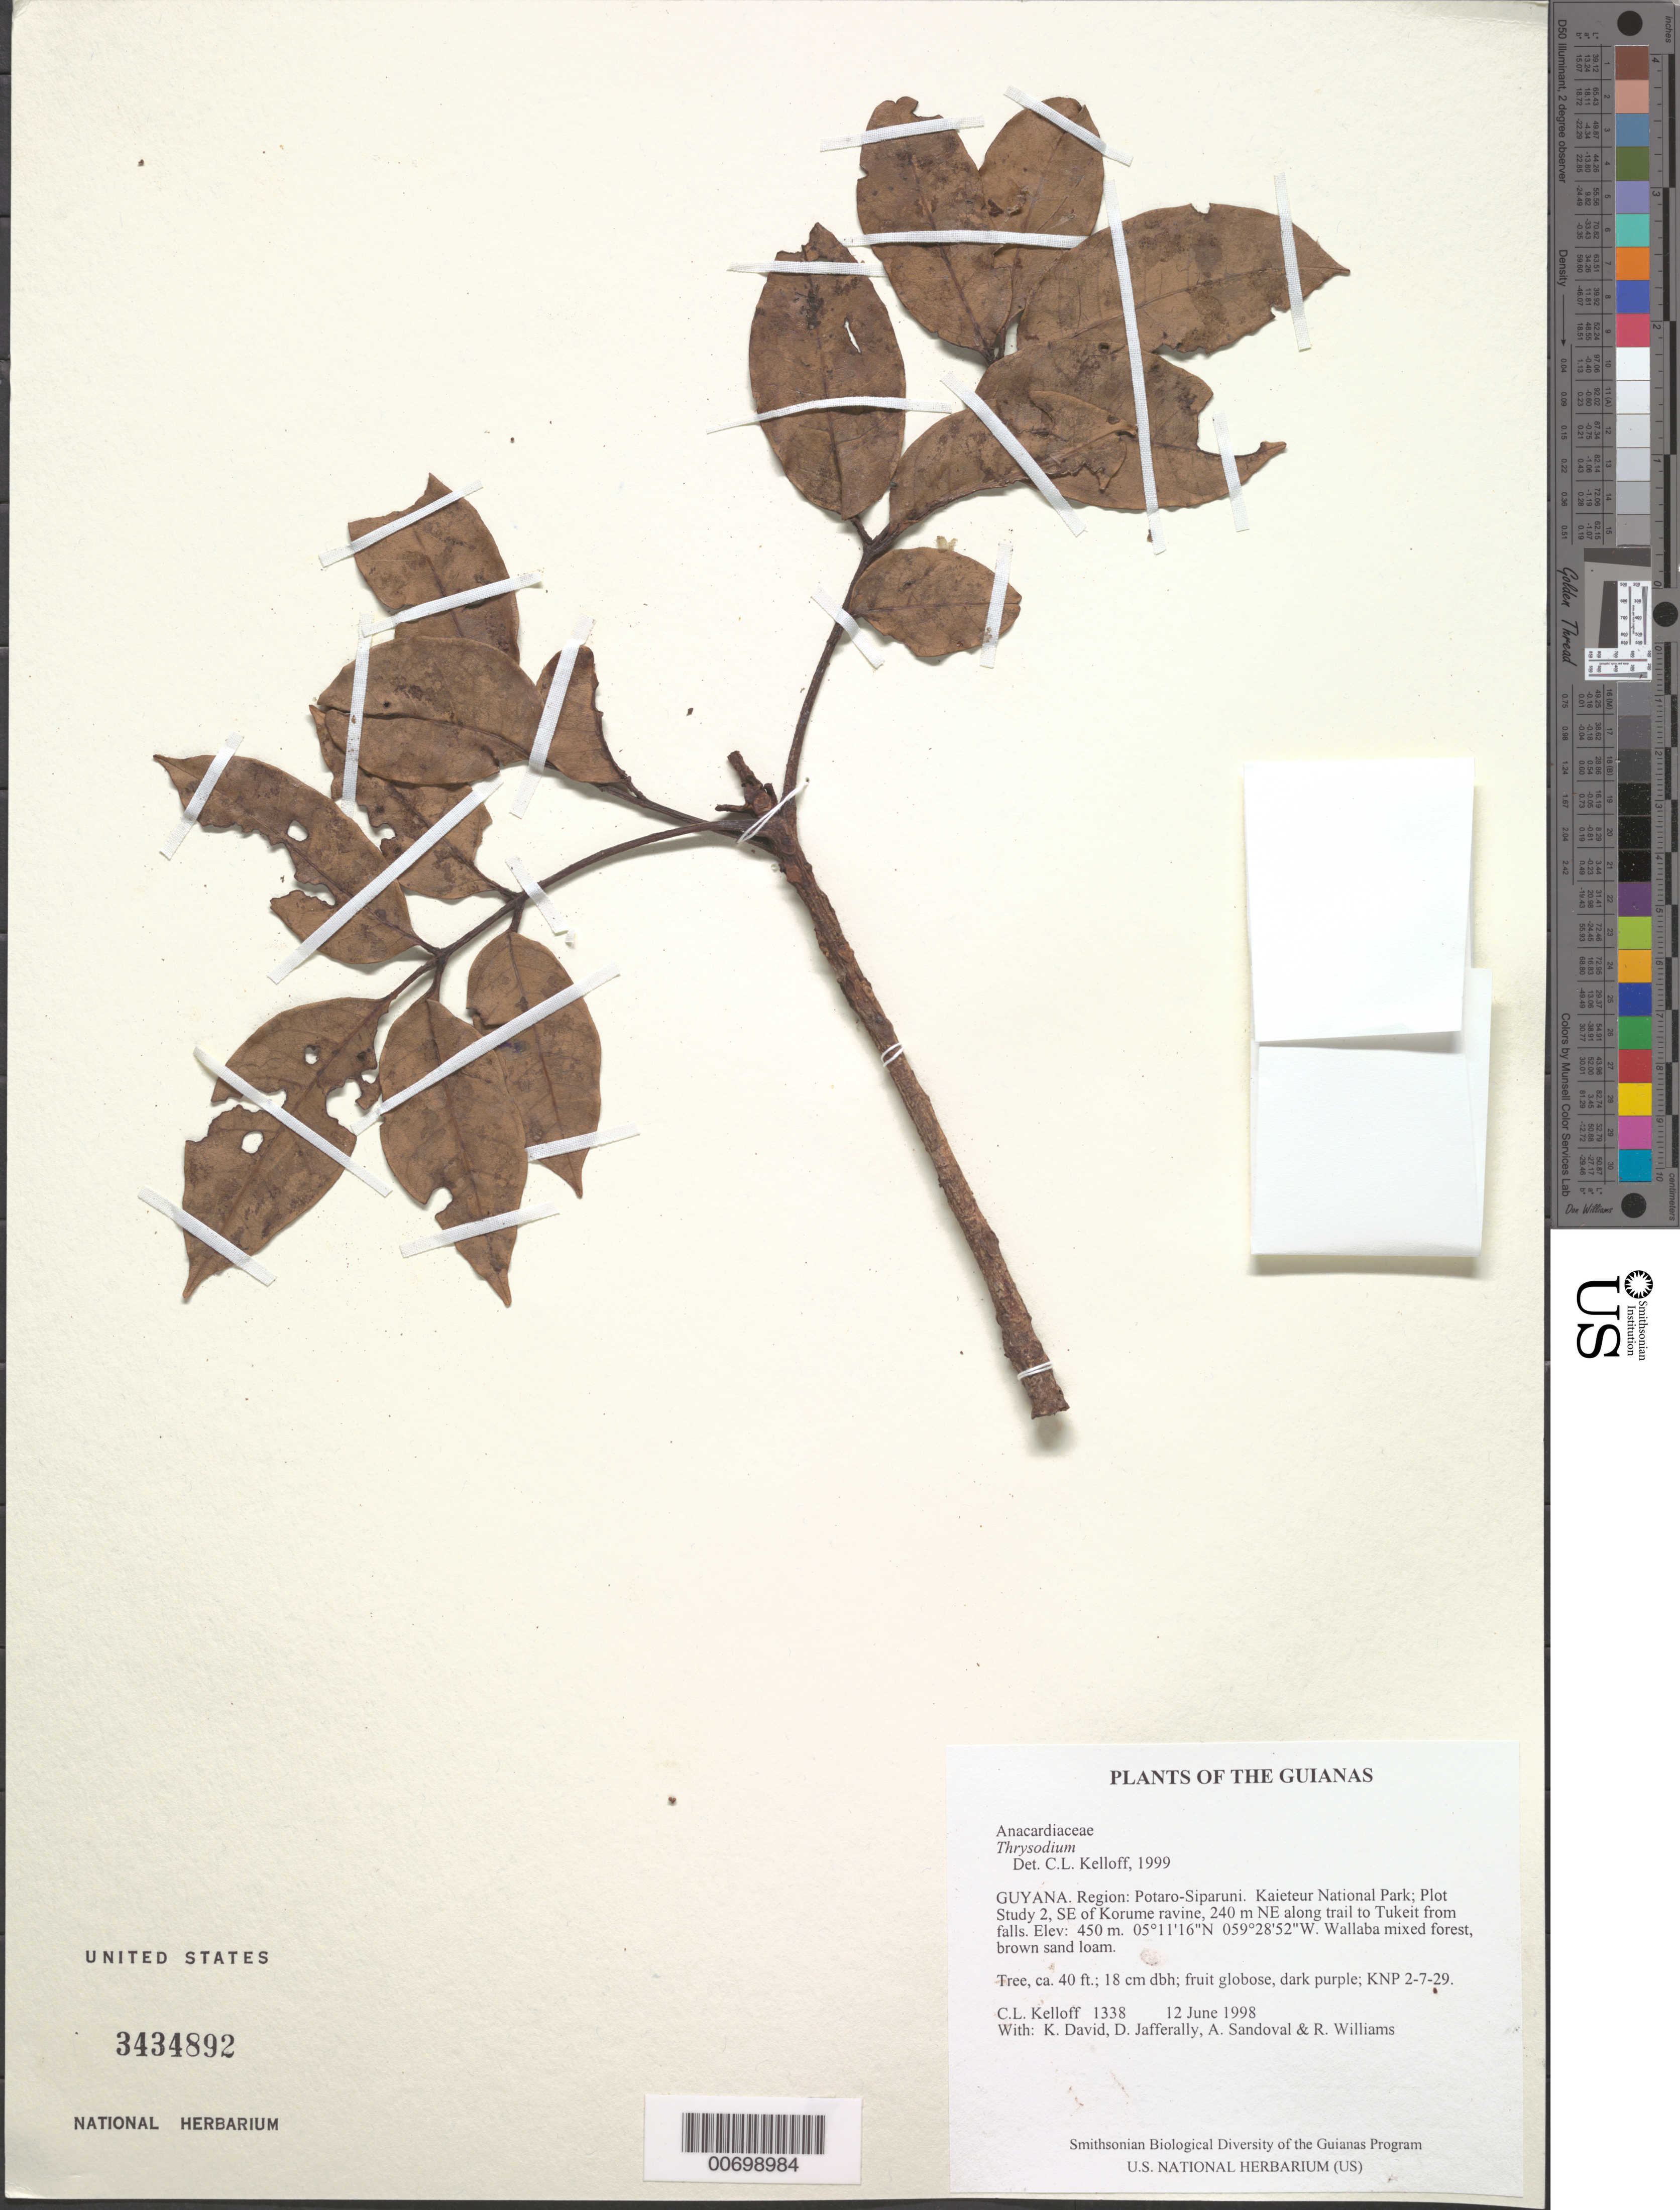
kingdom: Plantae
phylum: Tracheophyta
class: Magnoliopsida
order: Sapindales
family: Anacardiaceae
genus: Thyrsodium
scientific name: Thyrsodium sp.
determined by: Kelloff, Carol L., (US), Smithsonian Institution - National Museum of Natural History (UNITED STATES)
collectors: C. L. Kelloff, K. David, D. Jafferally, A. Sandoval & R. Williams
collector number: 1338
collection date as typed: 12 June 1998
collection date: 1998-06-12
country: Guyana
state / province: Potaro-Siparuni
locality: Kaieteur National Park; Plot Study 2, SE of Korume ravine, 240 m NE along trail to Tukeit from falls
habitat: Wallaba mixed forest, brown sand loam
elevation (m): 450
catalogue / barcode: US 3434892